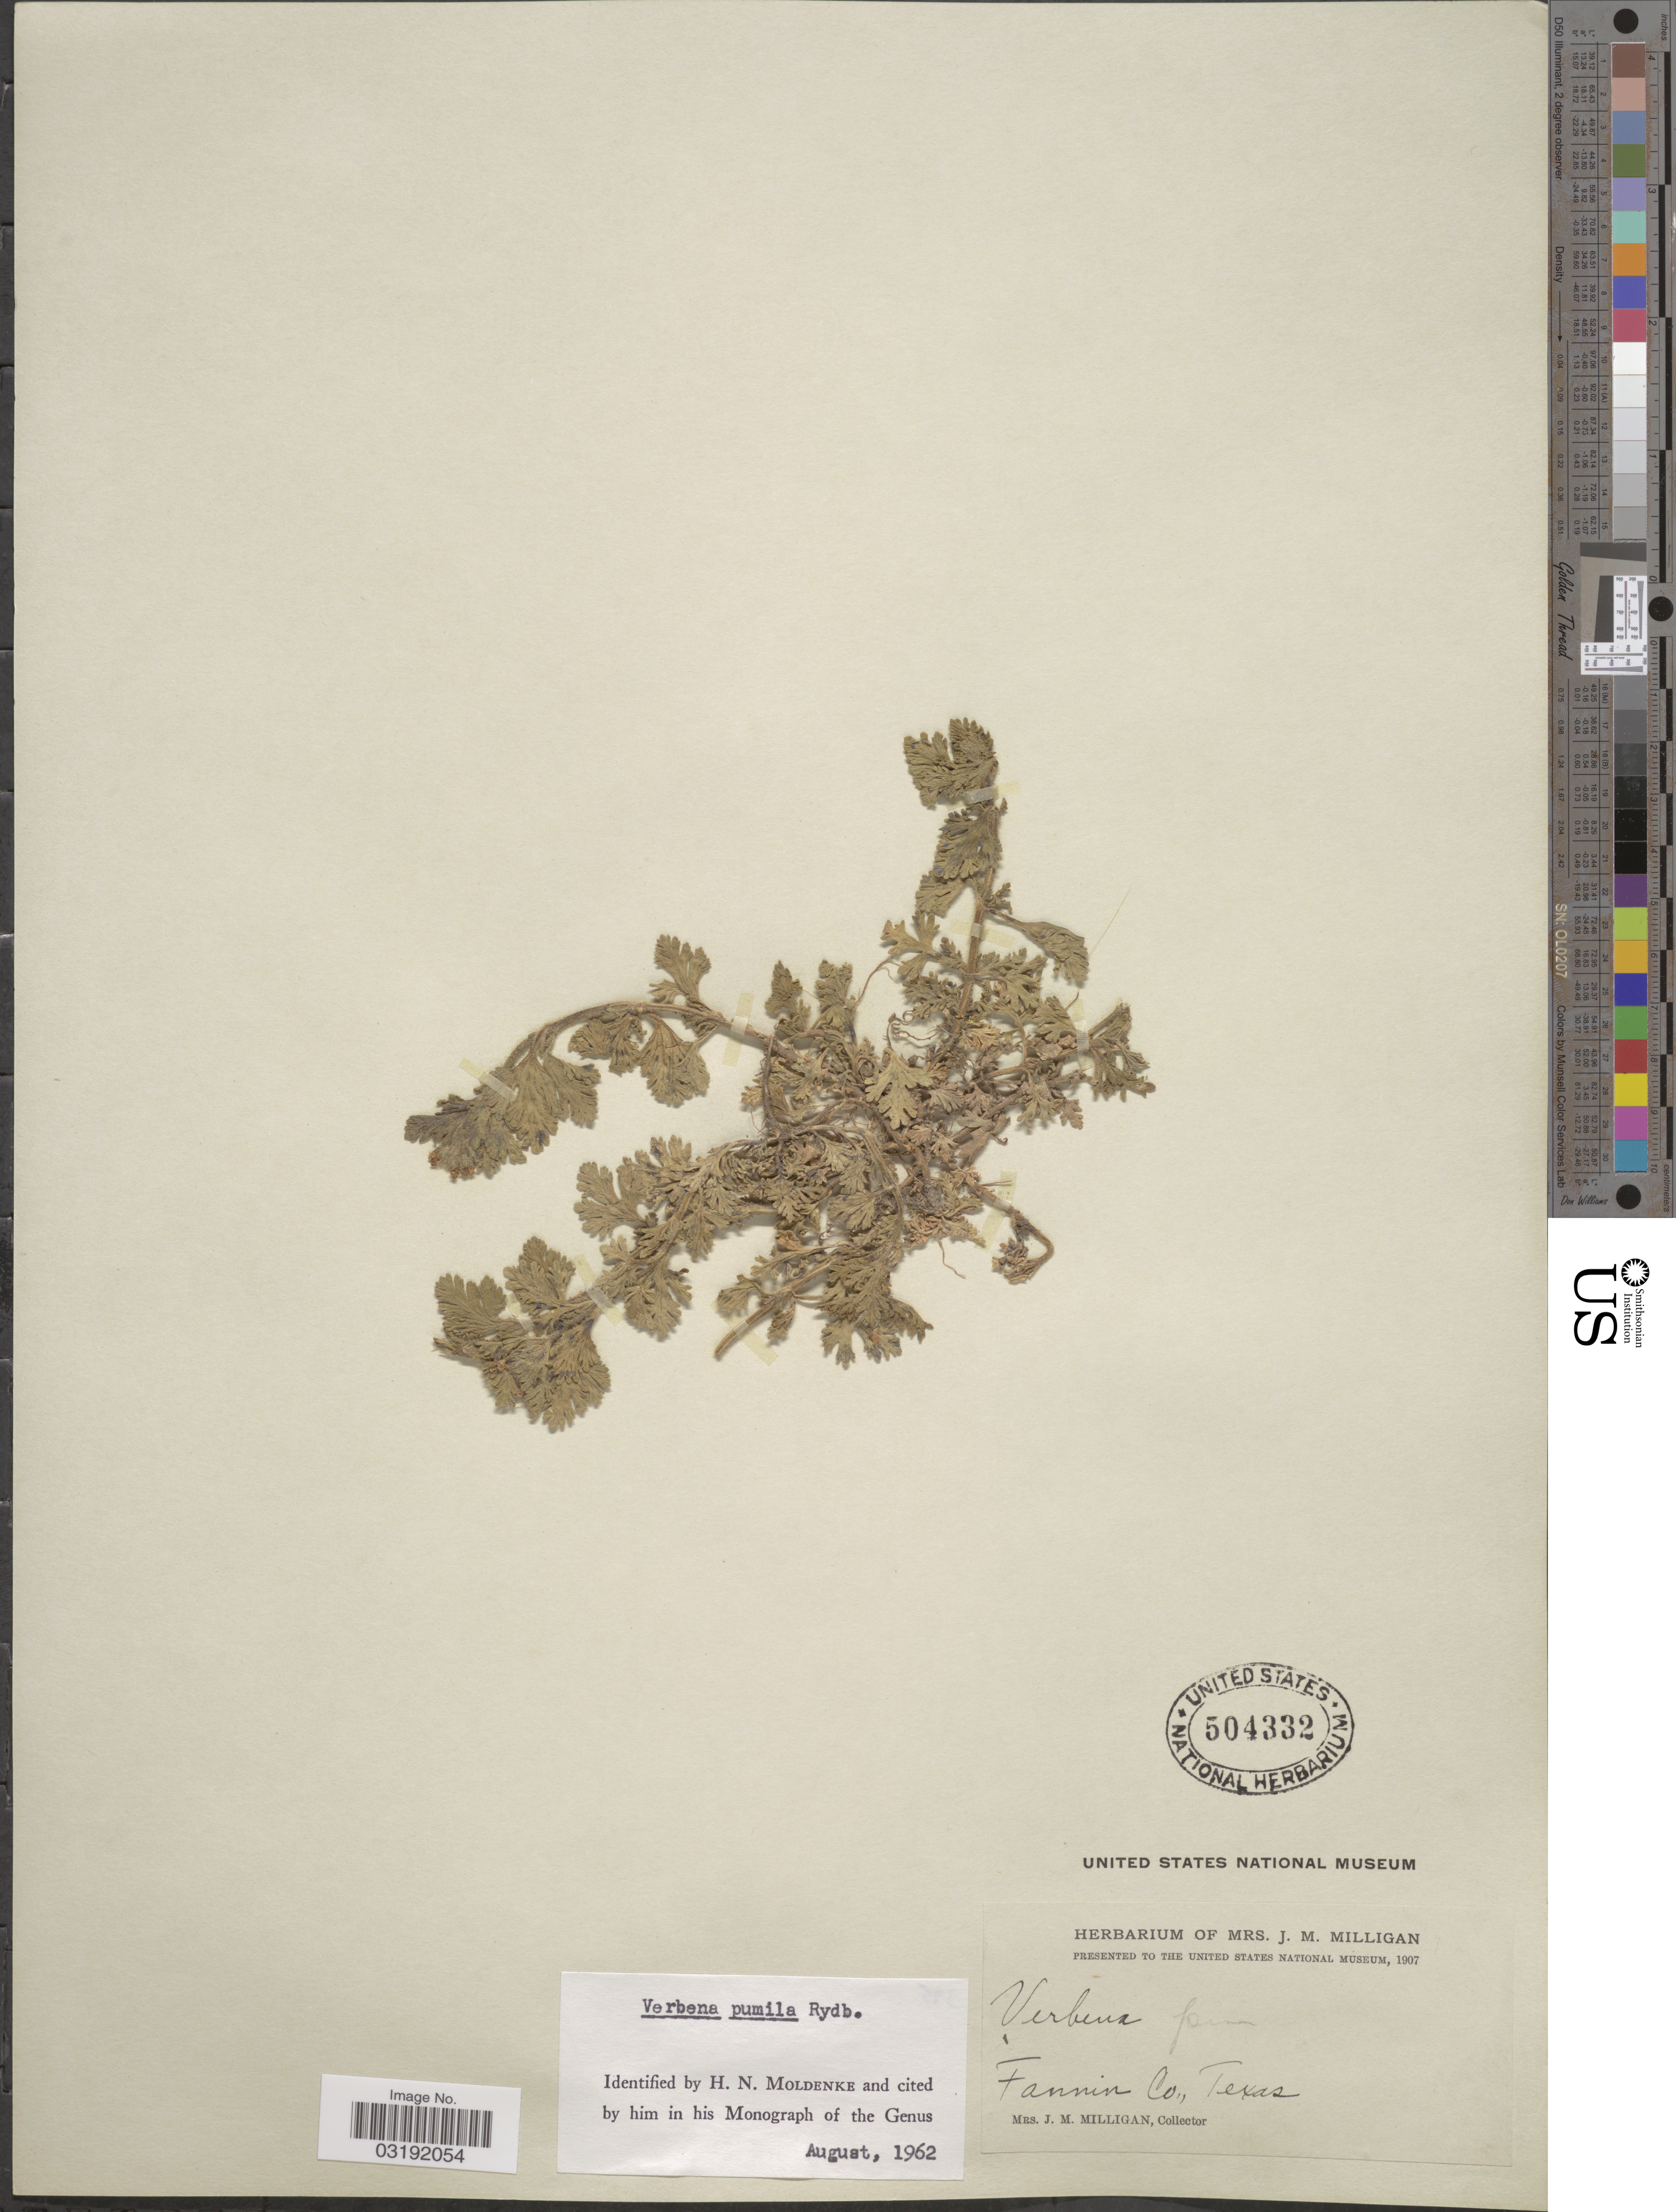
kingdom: Plantae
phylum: Tracheophyta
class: Magnoliopsida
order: Lamiales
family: Verbenaceae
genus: Verbena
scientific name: Verbena pumila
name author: Rydb.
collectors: J. Milligan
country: United States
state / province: Texas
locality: Fannin Co.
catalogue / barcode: US 504332